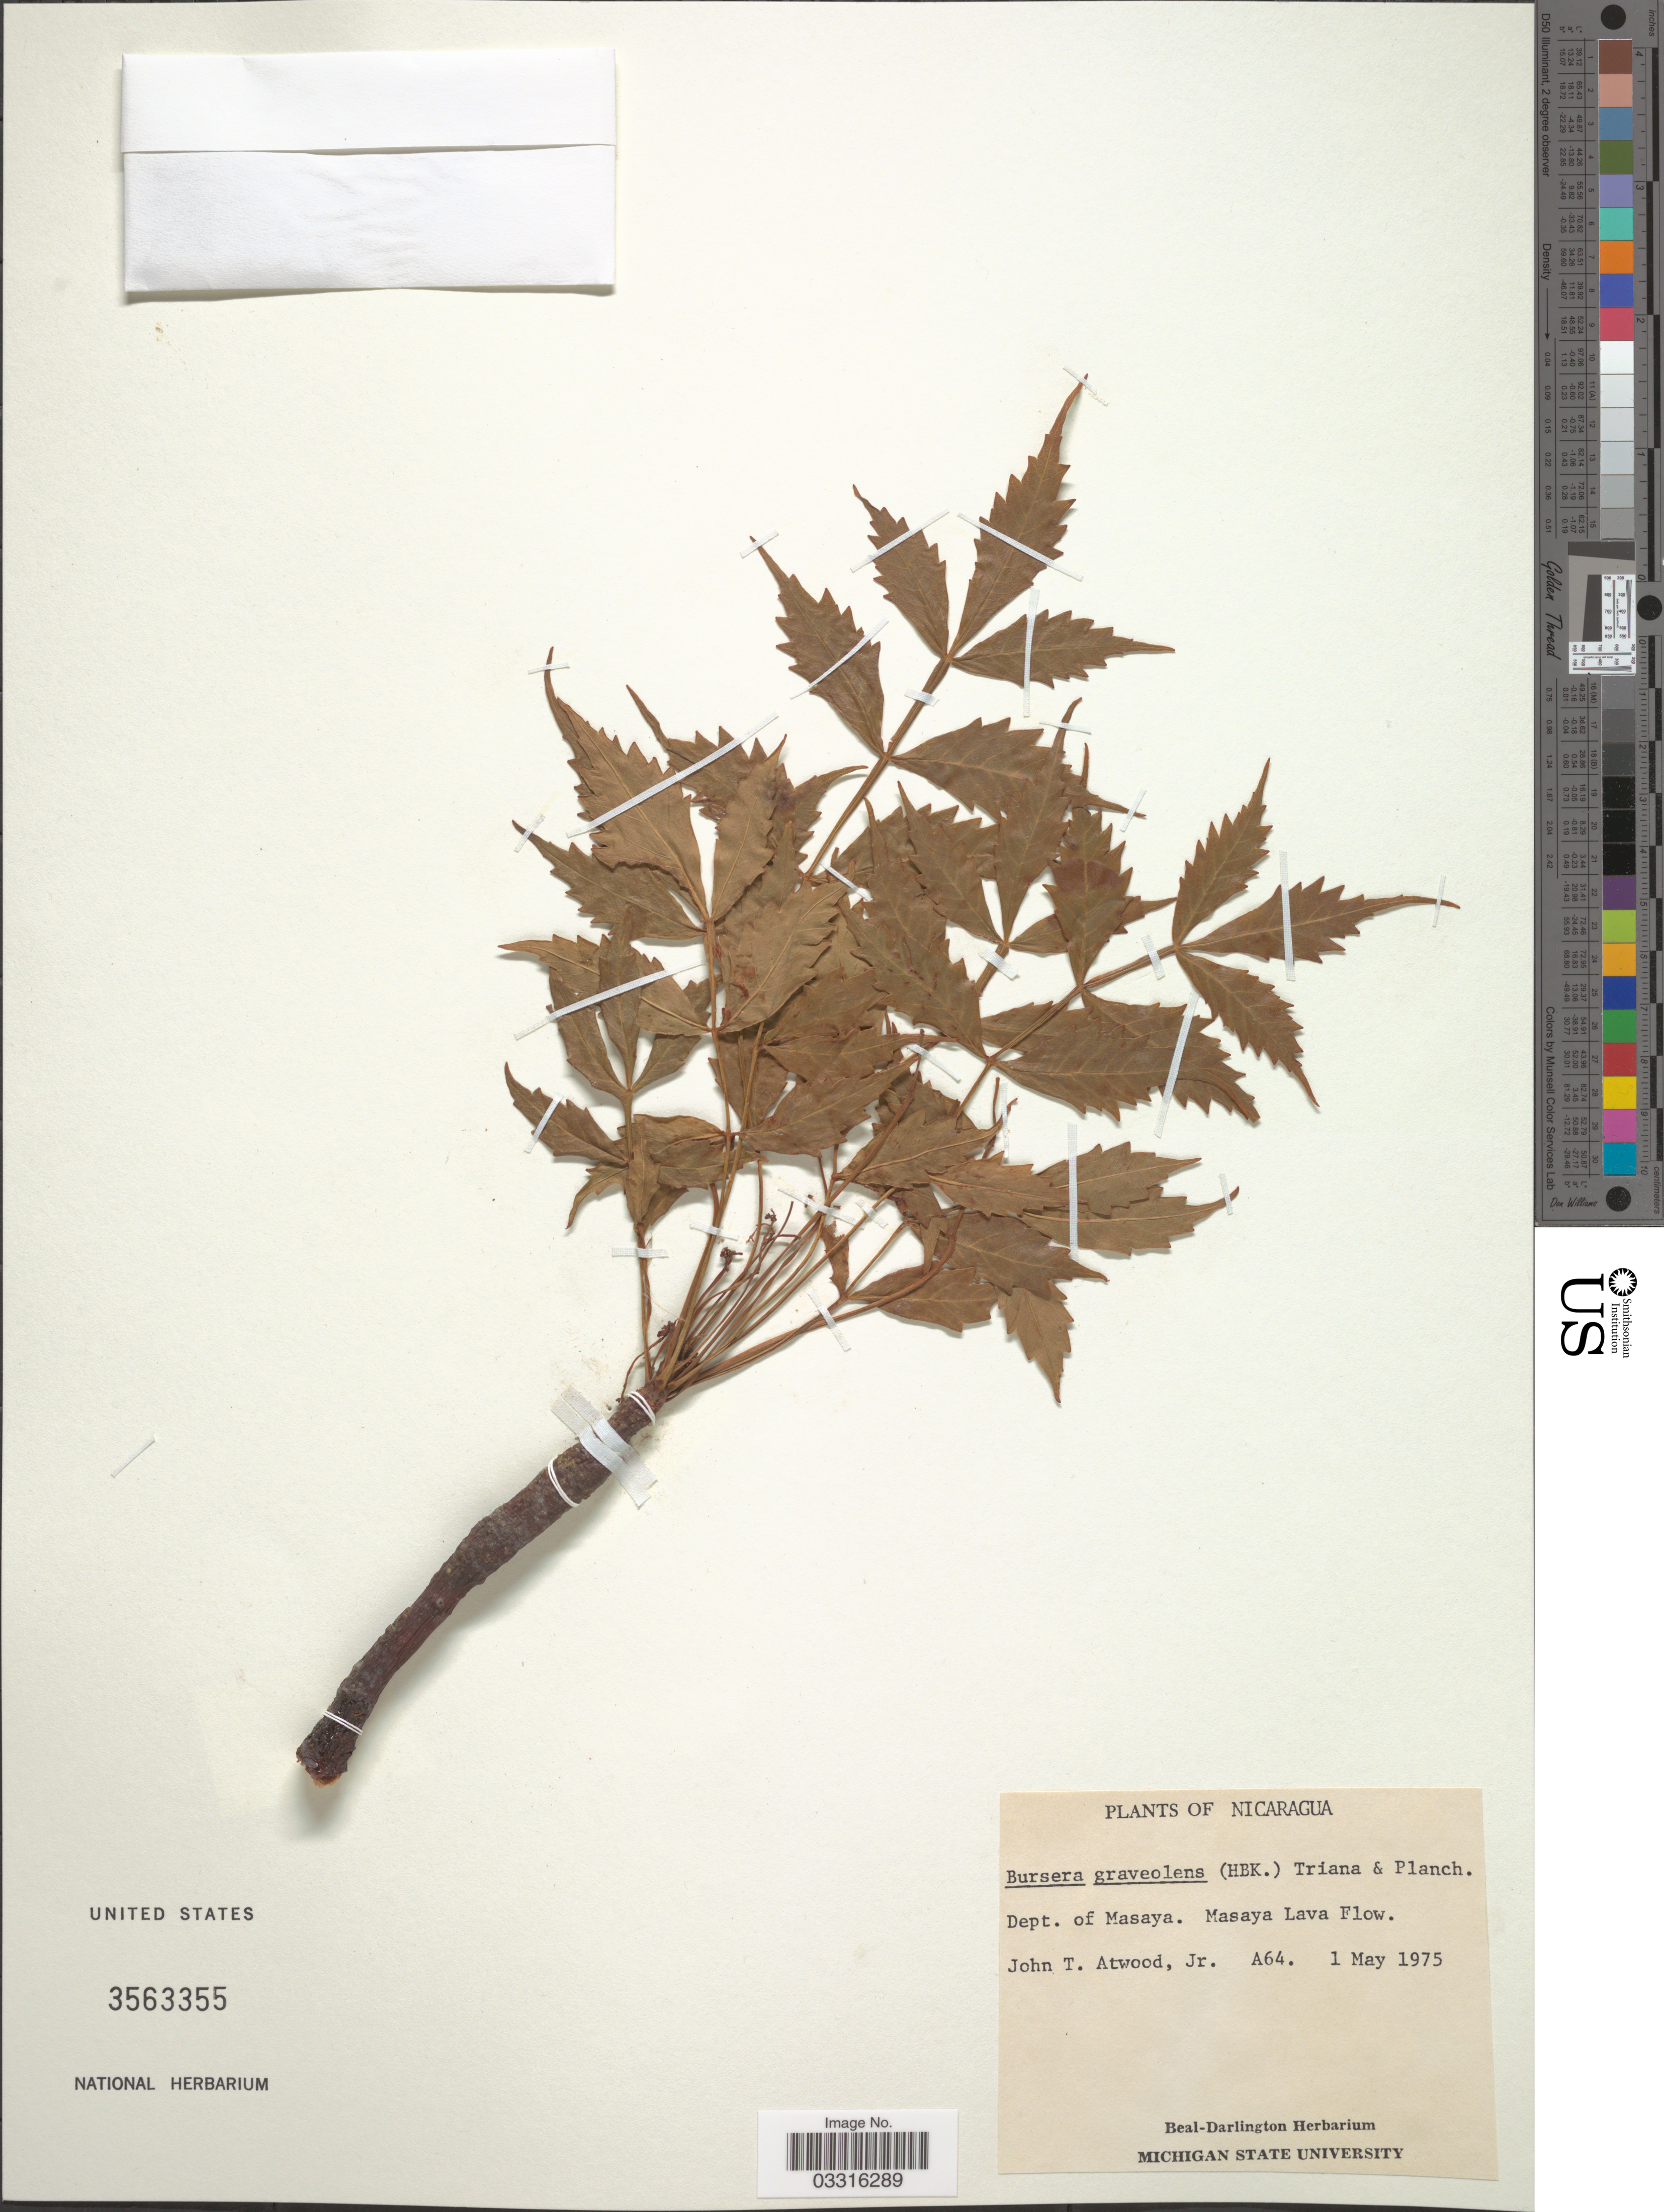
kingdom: Plantae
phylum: Tracheophyta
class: Magnoliopsida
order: Sapindales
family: Burseraceae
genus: Bursera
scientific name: Bursera graveolens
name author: (Kunth) Triana & Planch.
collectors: J. Atwood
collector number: A64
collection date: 1975-05-01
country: Nicaragua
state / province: Masaya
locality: Dept. of Masaya. Masaya Lava Flow.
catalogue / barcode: US 3563355